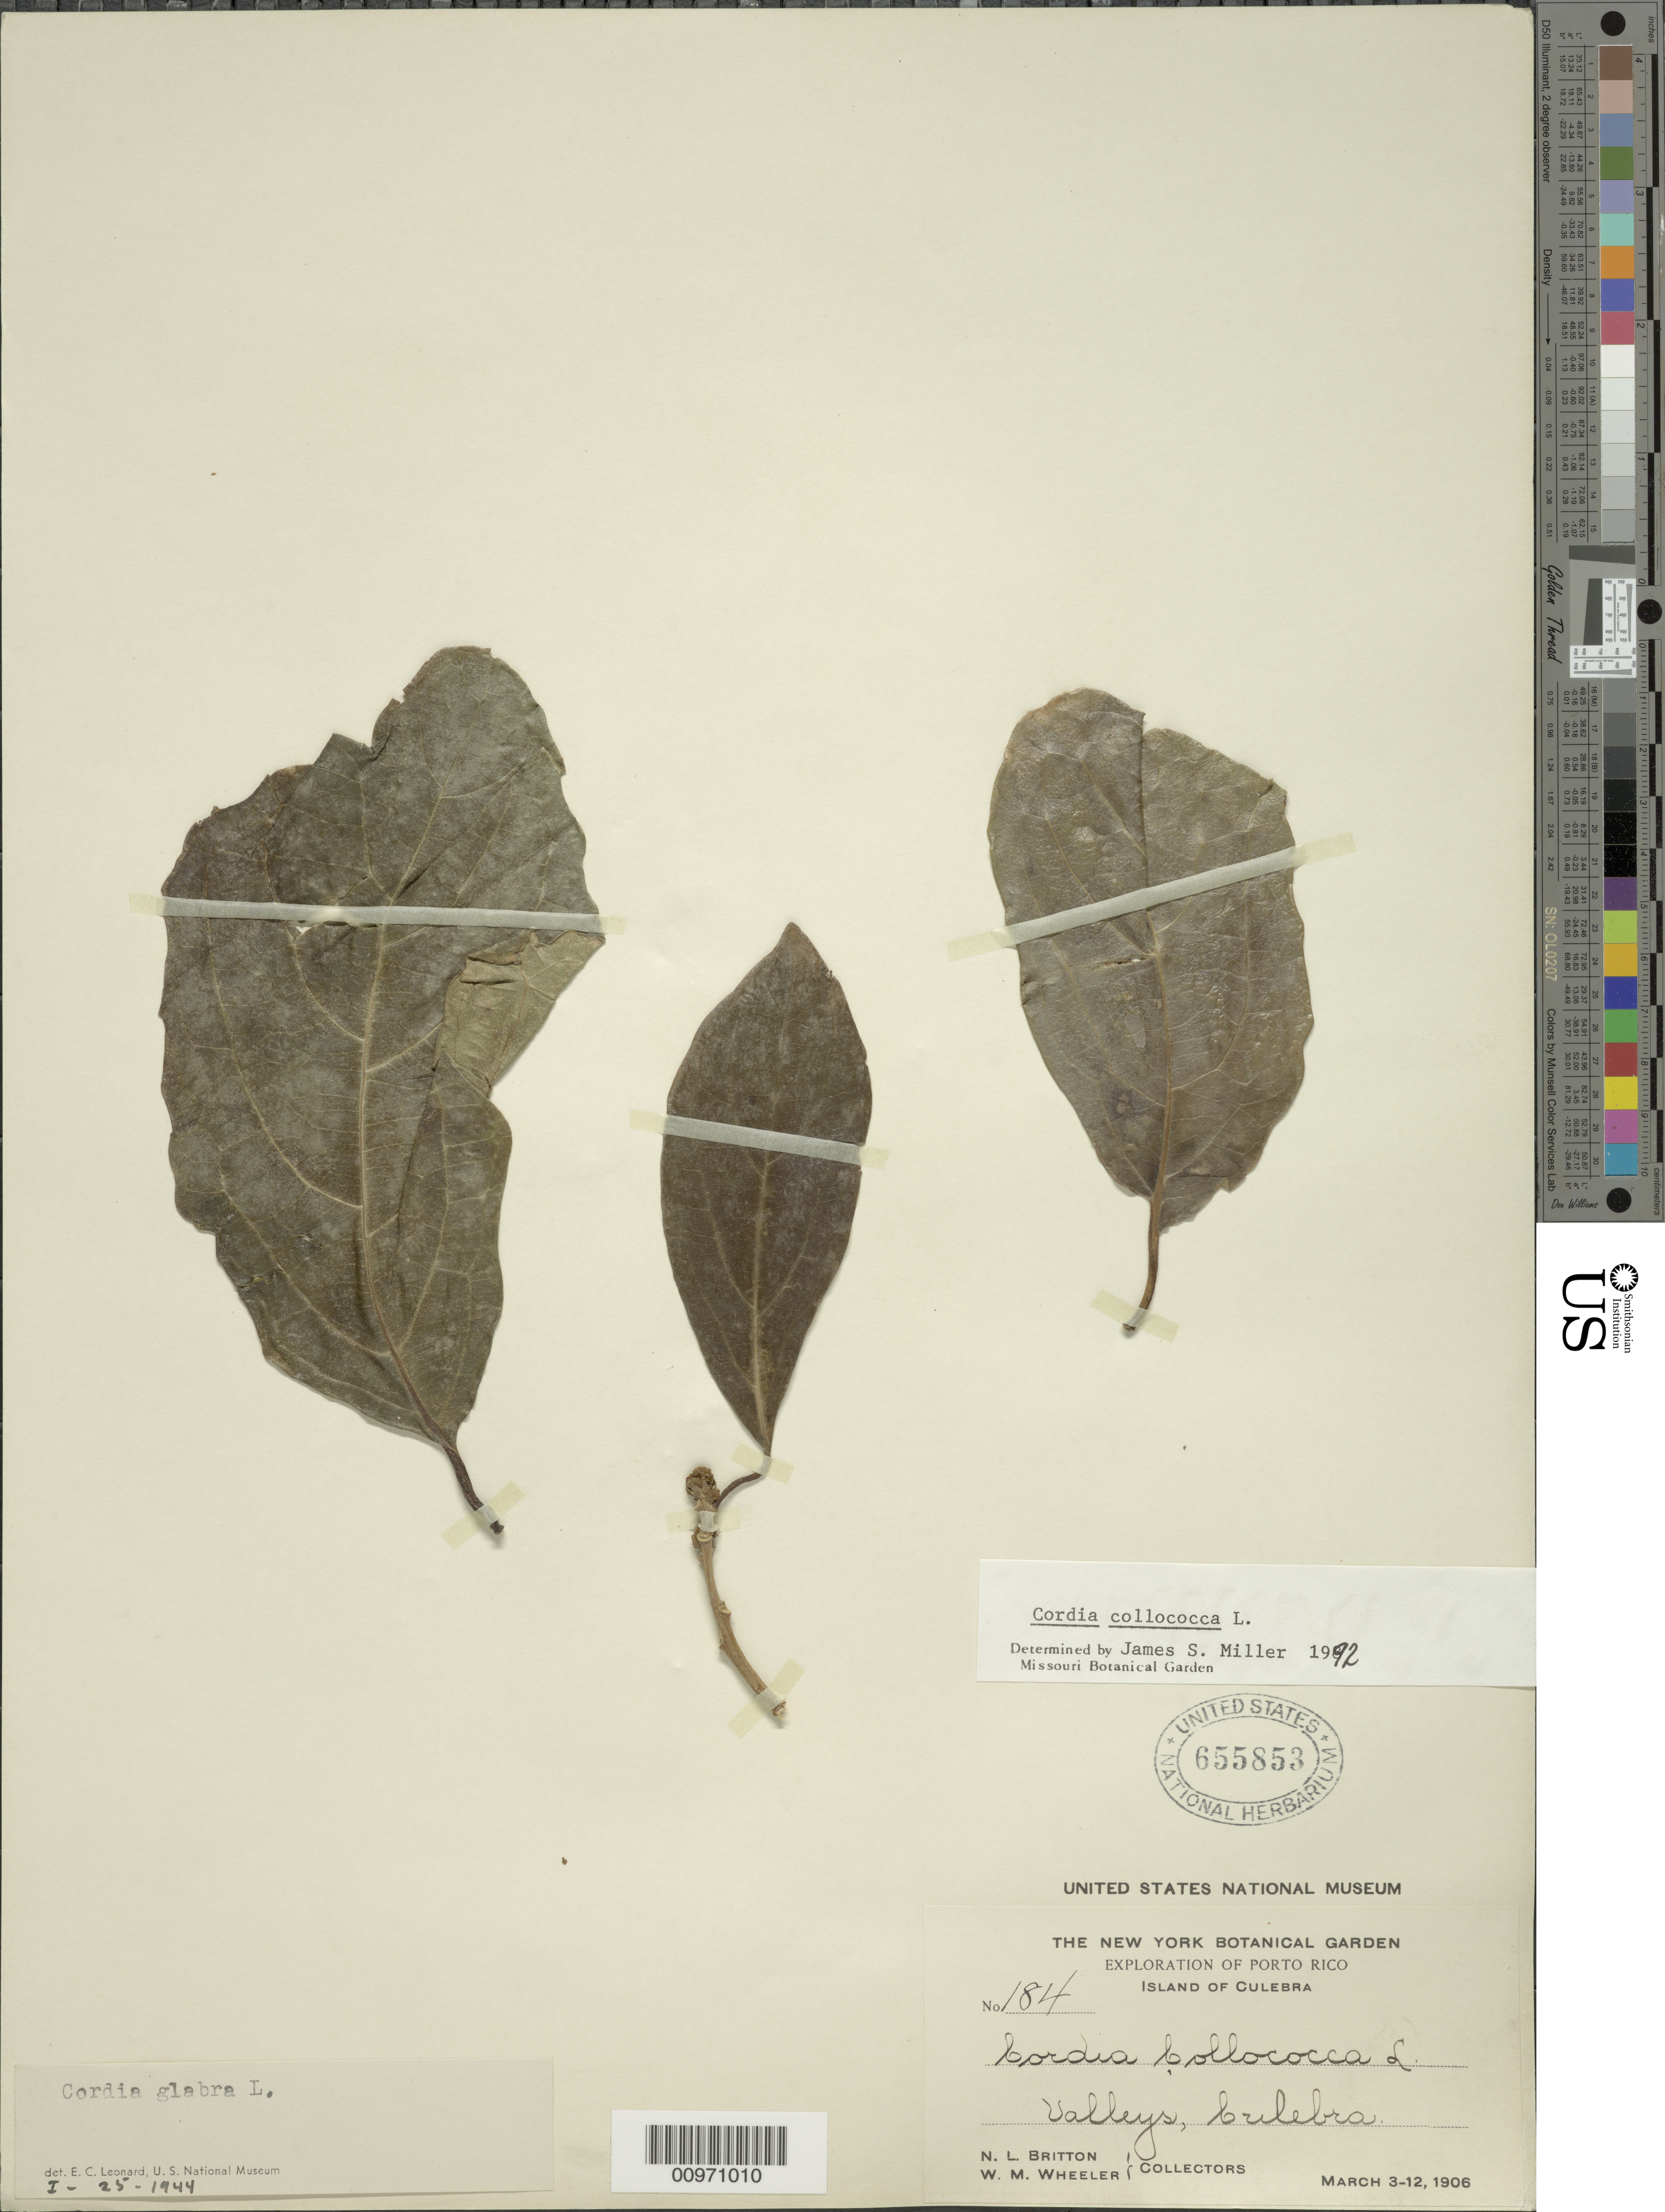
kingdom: Plantae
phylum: Tracheophyta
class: Magnoliopsida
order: Boraginales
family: Cordiaceae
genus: Cordia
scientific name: Cordia collococca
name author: L.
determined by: Miller, James S., (MO), Missouri Botanical Garden (UNITED STATES)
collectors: N. Britton & W. Wheeler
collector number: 184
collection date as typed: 03 Mar 1906 to 12 Mar 1906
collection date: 1906-03-03/1906-03-12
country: Puerto Rico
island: Culebra I.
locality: Culebra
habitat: Valley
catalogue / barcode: US 655853